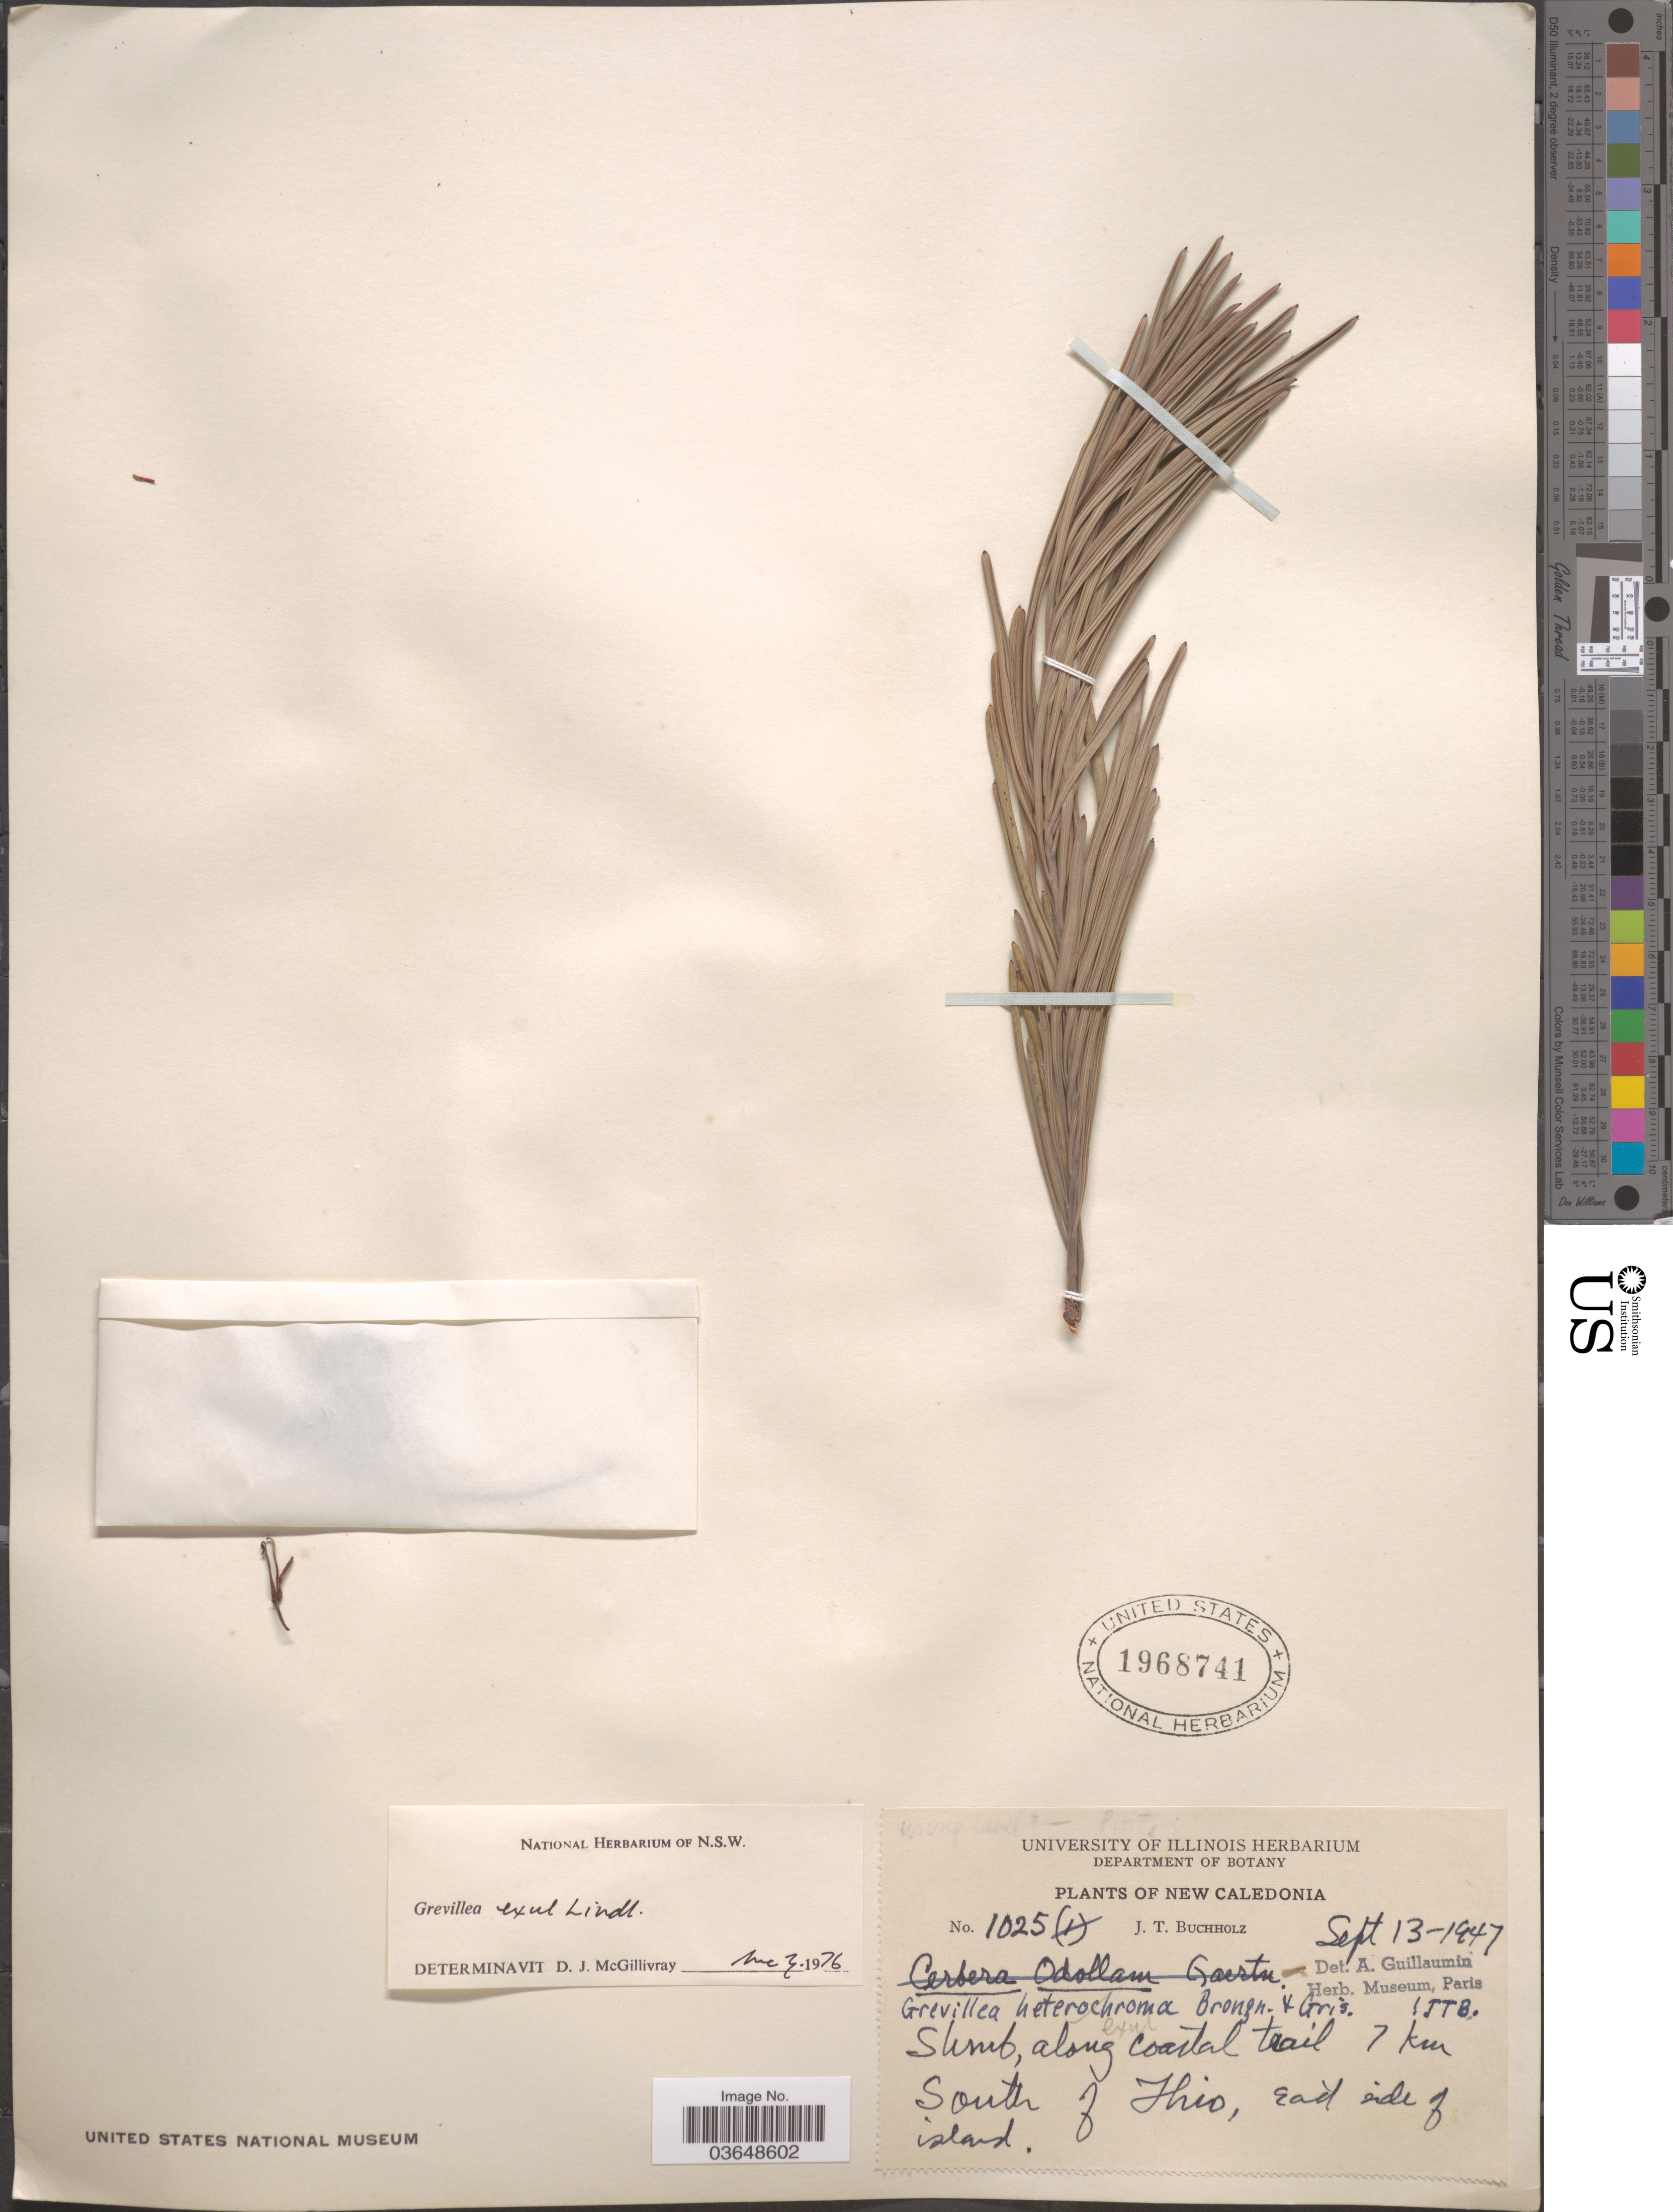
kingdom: Plantae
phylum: Tracheophyta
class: Magnoliopsida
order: Proteales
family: Proteaceae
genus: Grevillea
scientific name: Grevillea exul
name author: Lindl.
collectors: J. T. Buchholz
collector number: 1025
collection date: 1947-09-13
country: New Caledonia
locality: Along coastal trail 7 km South of Thio, East side of island.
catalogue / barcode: US 1968741